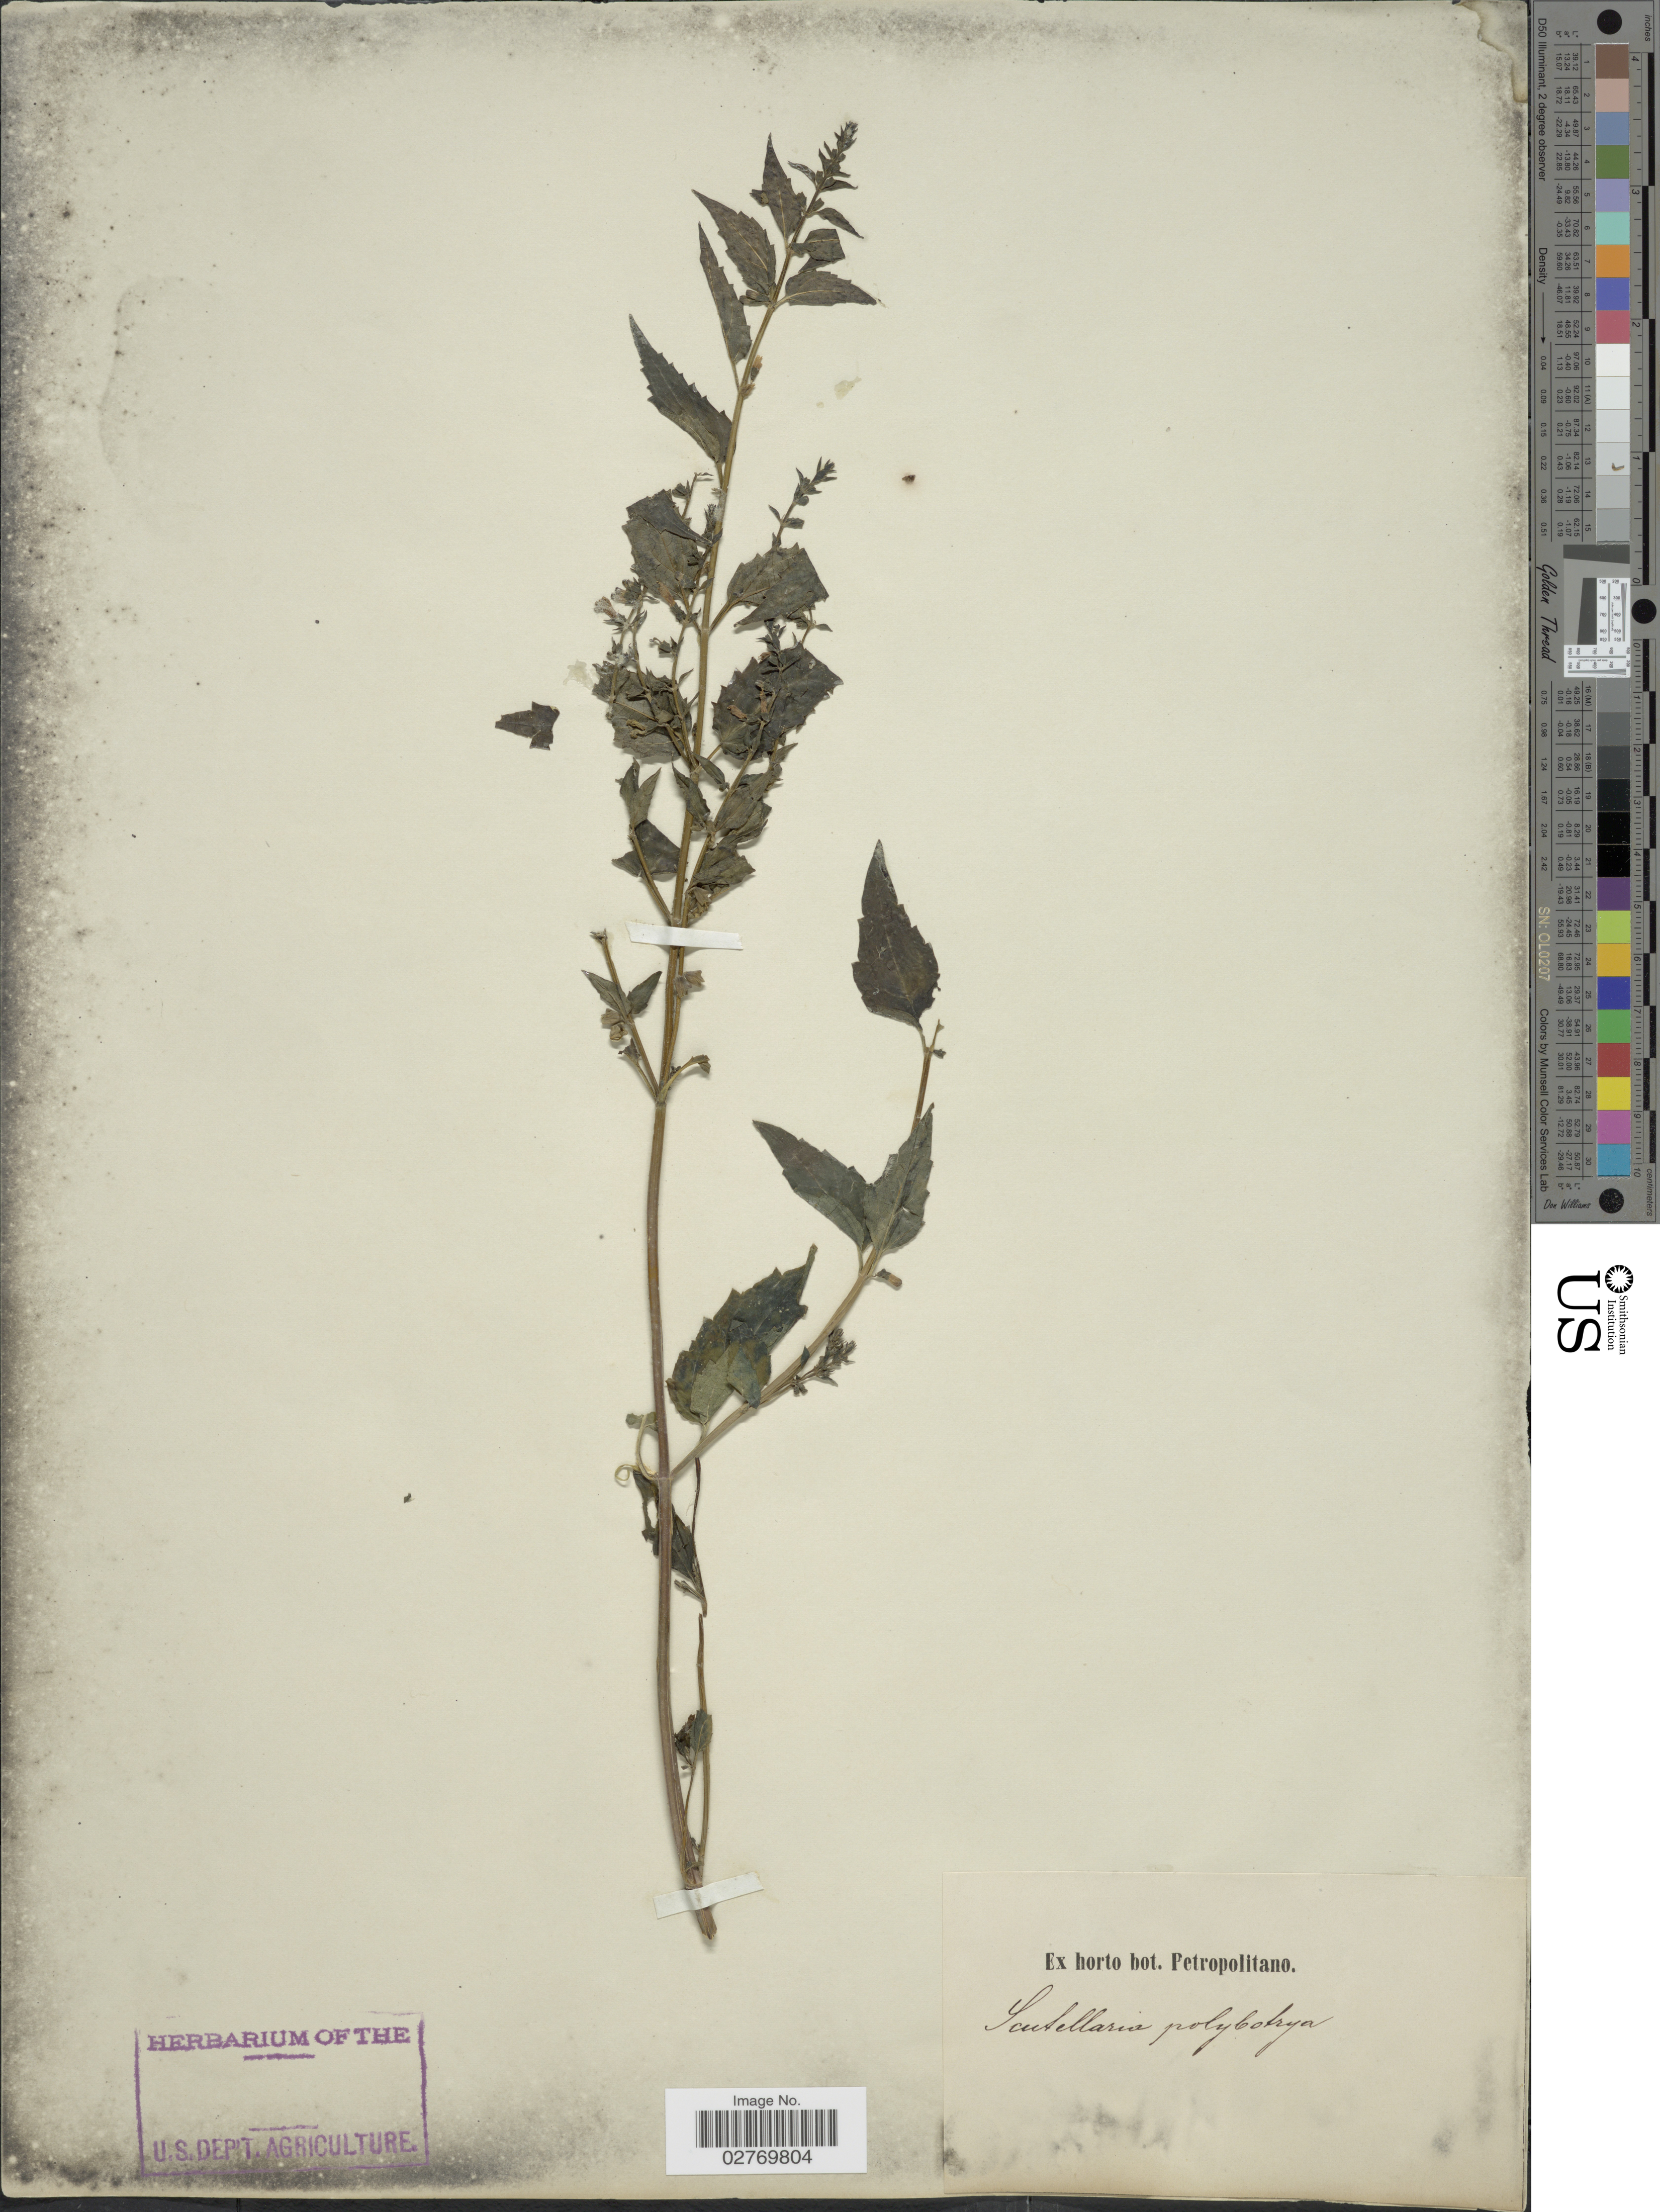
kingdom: Plantae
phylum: Tracheophyta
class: Magnoliopsida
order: Lamiales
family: Lamiaceae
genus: Scutellaria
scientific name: Scutellaria polybotrya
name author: Bernh.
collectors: ex Horto Bot. Petropolitano